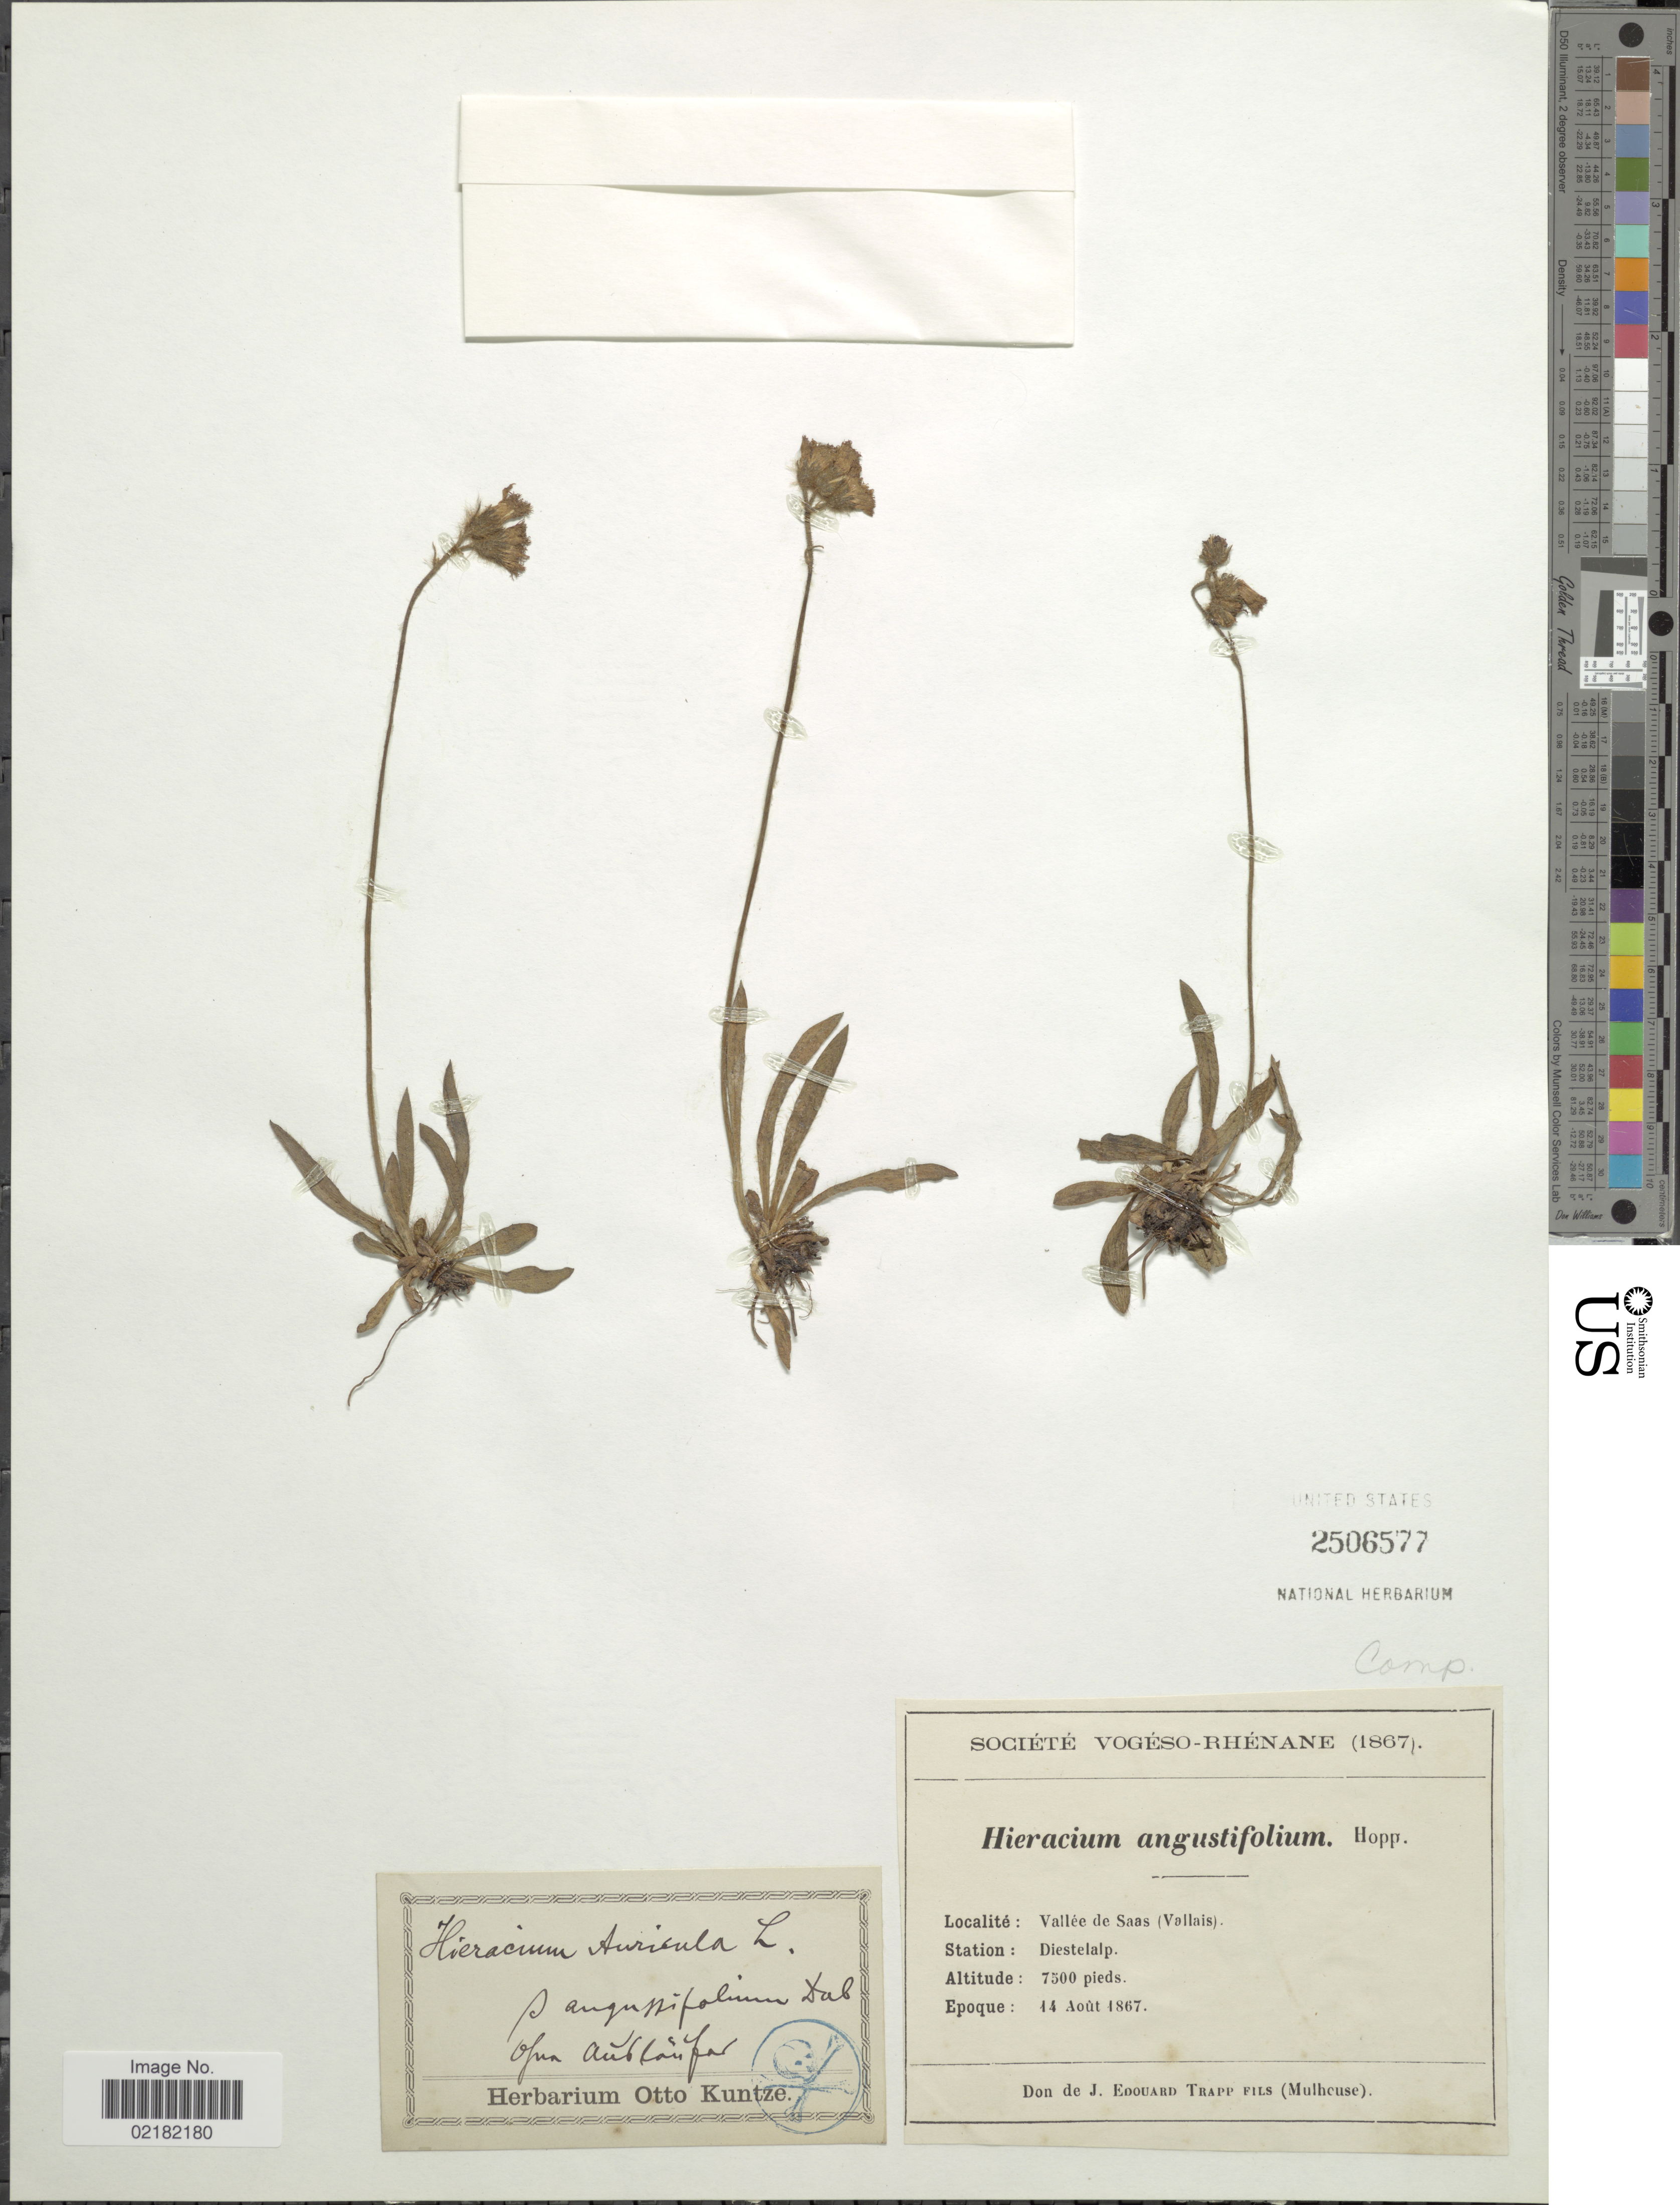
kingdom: Plantae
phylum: Tracheophyta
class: Magnoliopsida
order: Asterales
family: Asteraceae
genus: Pilosella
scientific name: Pilosella glacialis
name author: F.W. Schultz & Sch. Bip.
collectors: Trapp, J.E.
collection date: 1867-08-14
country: Switzerland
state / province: Valais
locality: Vallee de Saas (Vallais), Station: Diestelalp.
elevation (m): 2286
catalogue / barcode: US 2506577